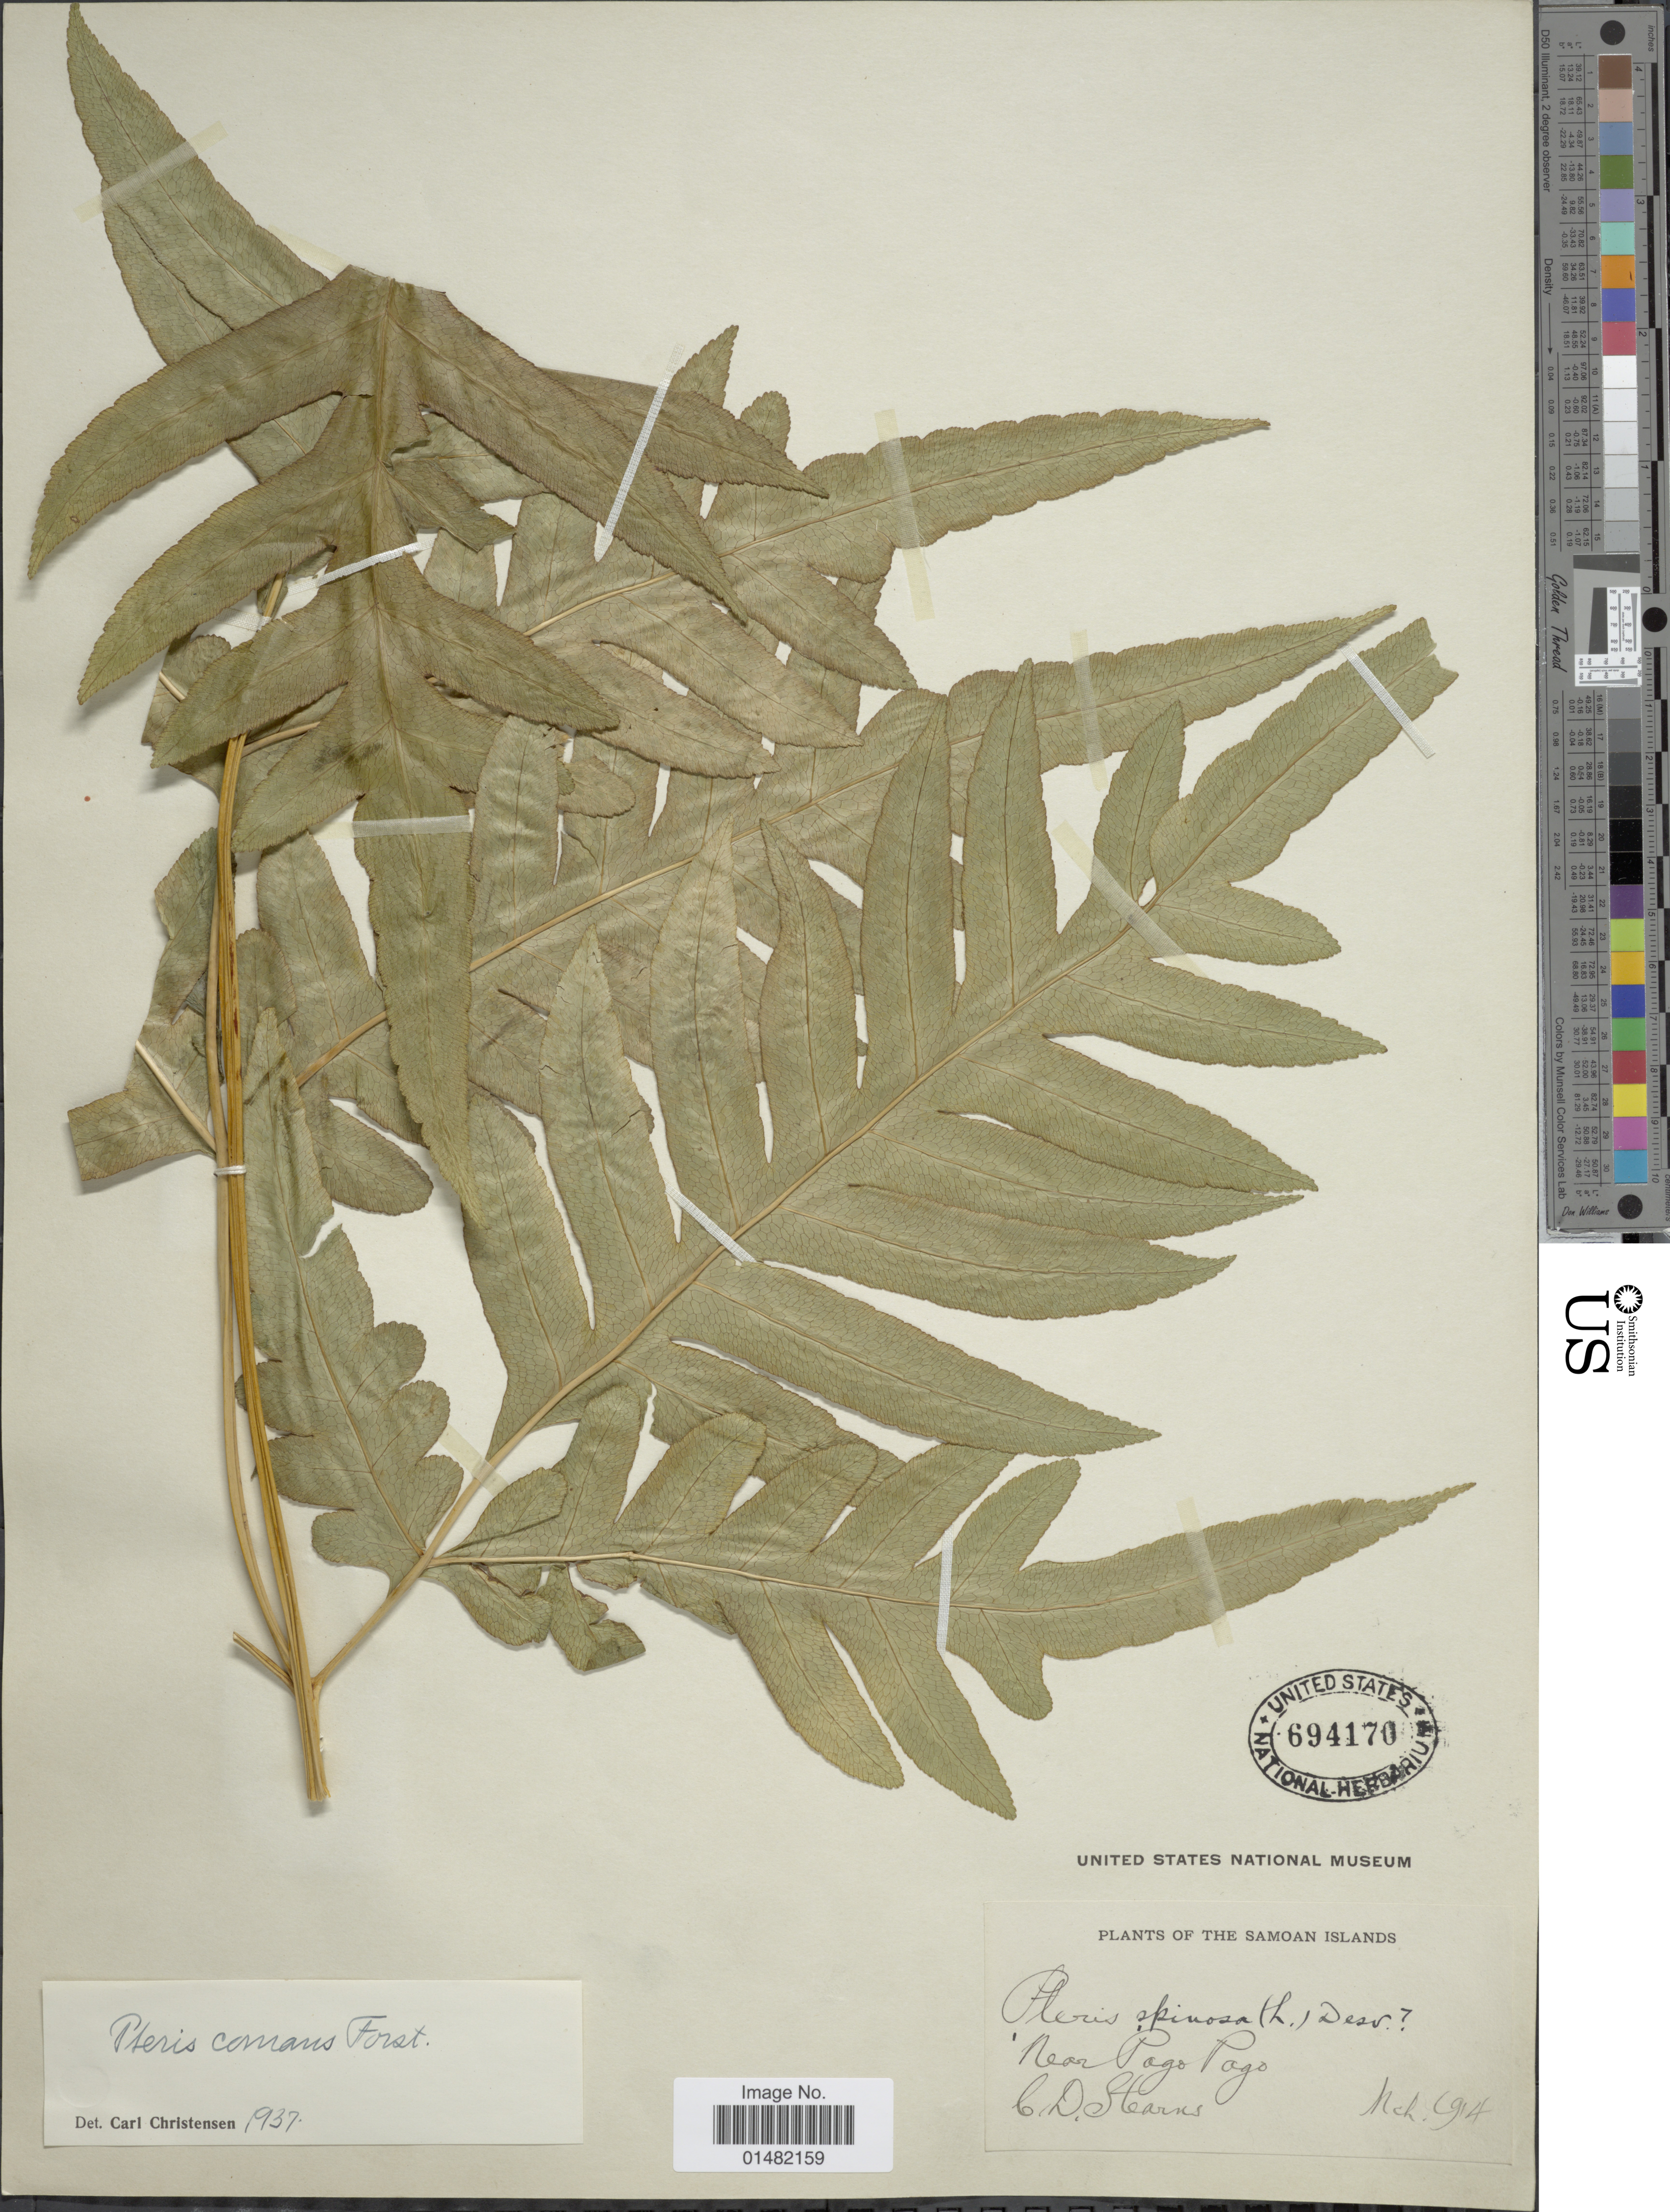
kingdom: Plantae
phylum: Tracheophyta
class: Polypodiopsida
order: Polypodiales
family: Pteridaceae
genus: Pteris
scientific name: Pteris comans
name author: G. Forst.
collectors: C. Stearns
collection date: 1914-03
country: American Samoa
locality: Samoan Islands, Near Pago Pago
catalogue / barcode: US 694170